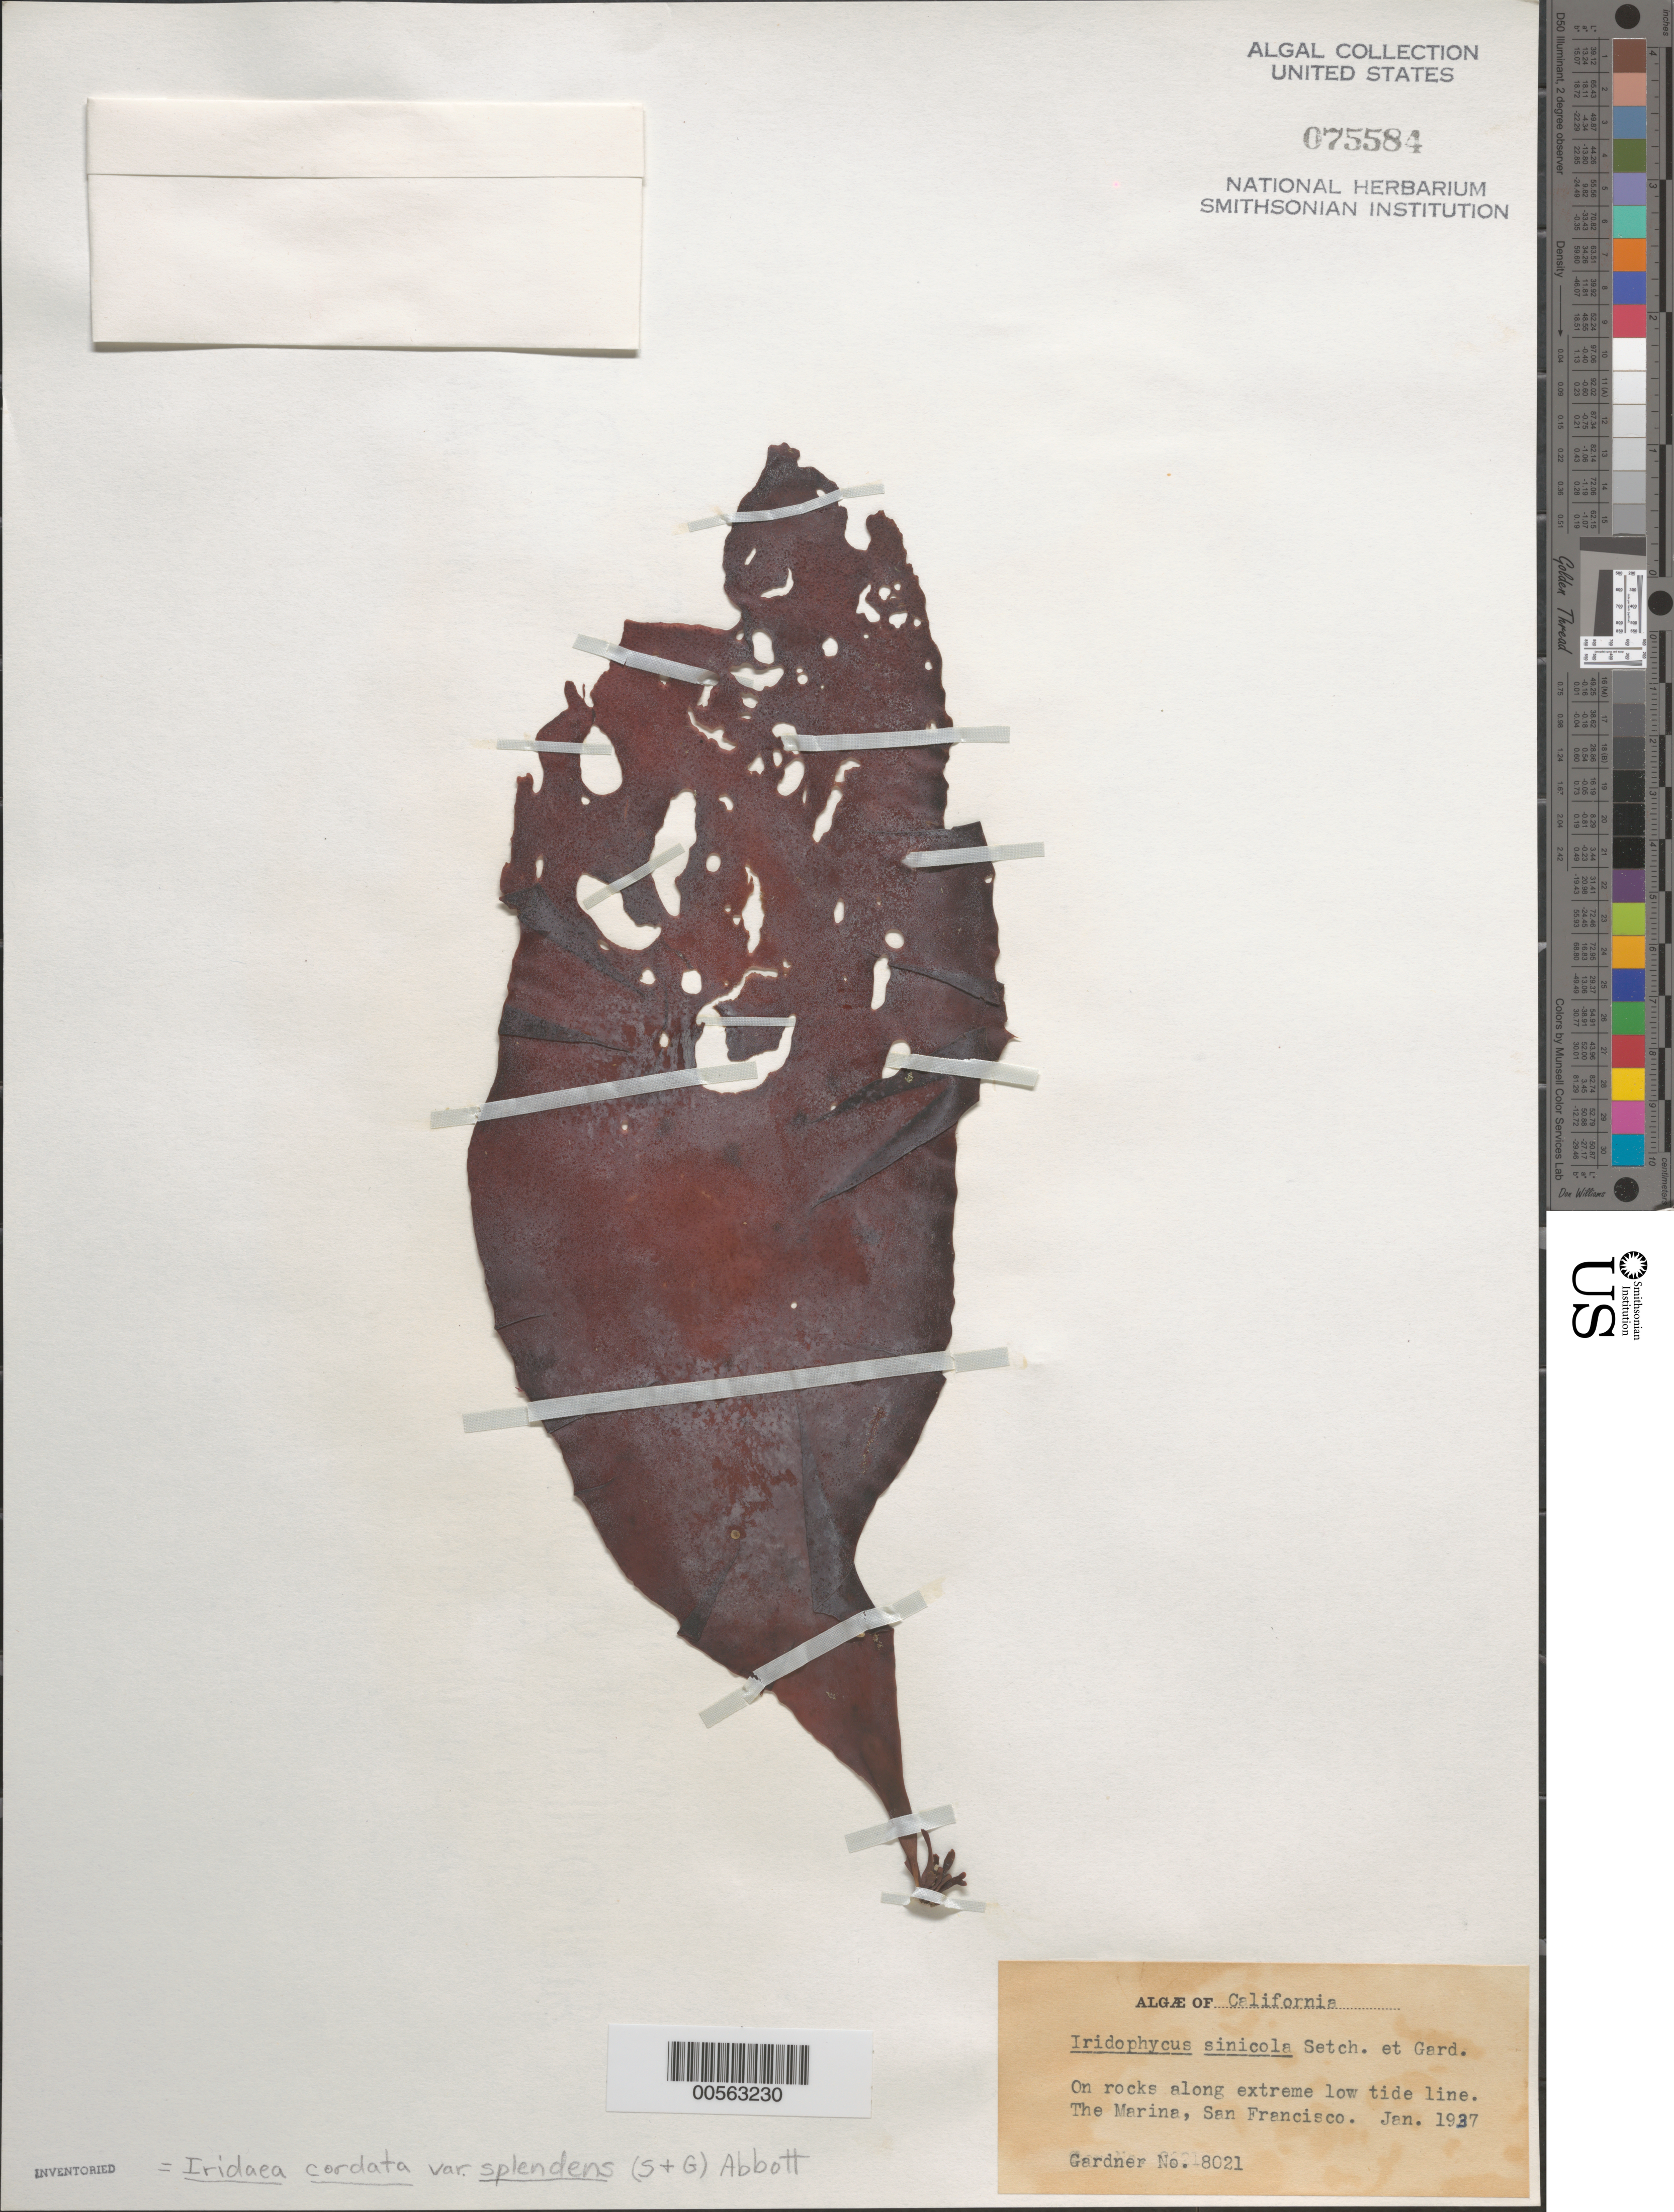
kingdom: Plantae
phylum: Rhodophyta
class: Florideophyceae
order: Gigartinales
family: Gigartinaceae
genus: Iridaea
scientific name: Iridaea cordata var. splendens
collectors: N. Gardner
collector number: NLG 8021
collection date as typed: Jan 1937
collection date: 1937-01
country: United States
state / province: California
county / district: San Francisco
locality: San Francisco marina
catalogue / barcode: US 75584